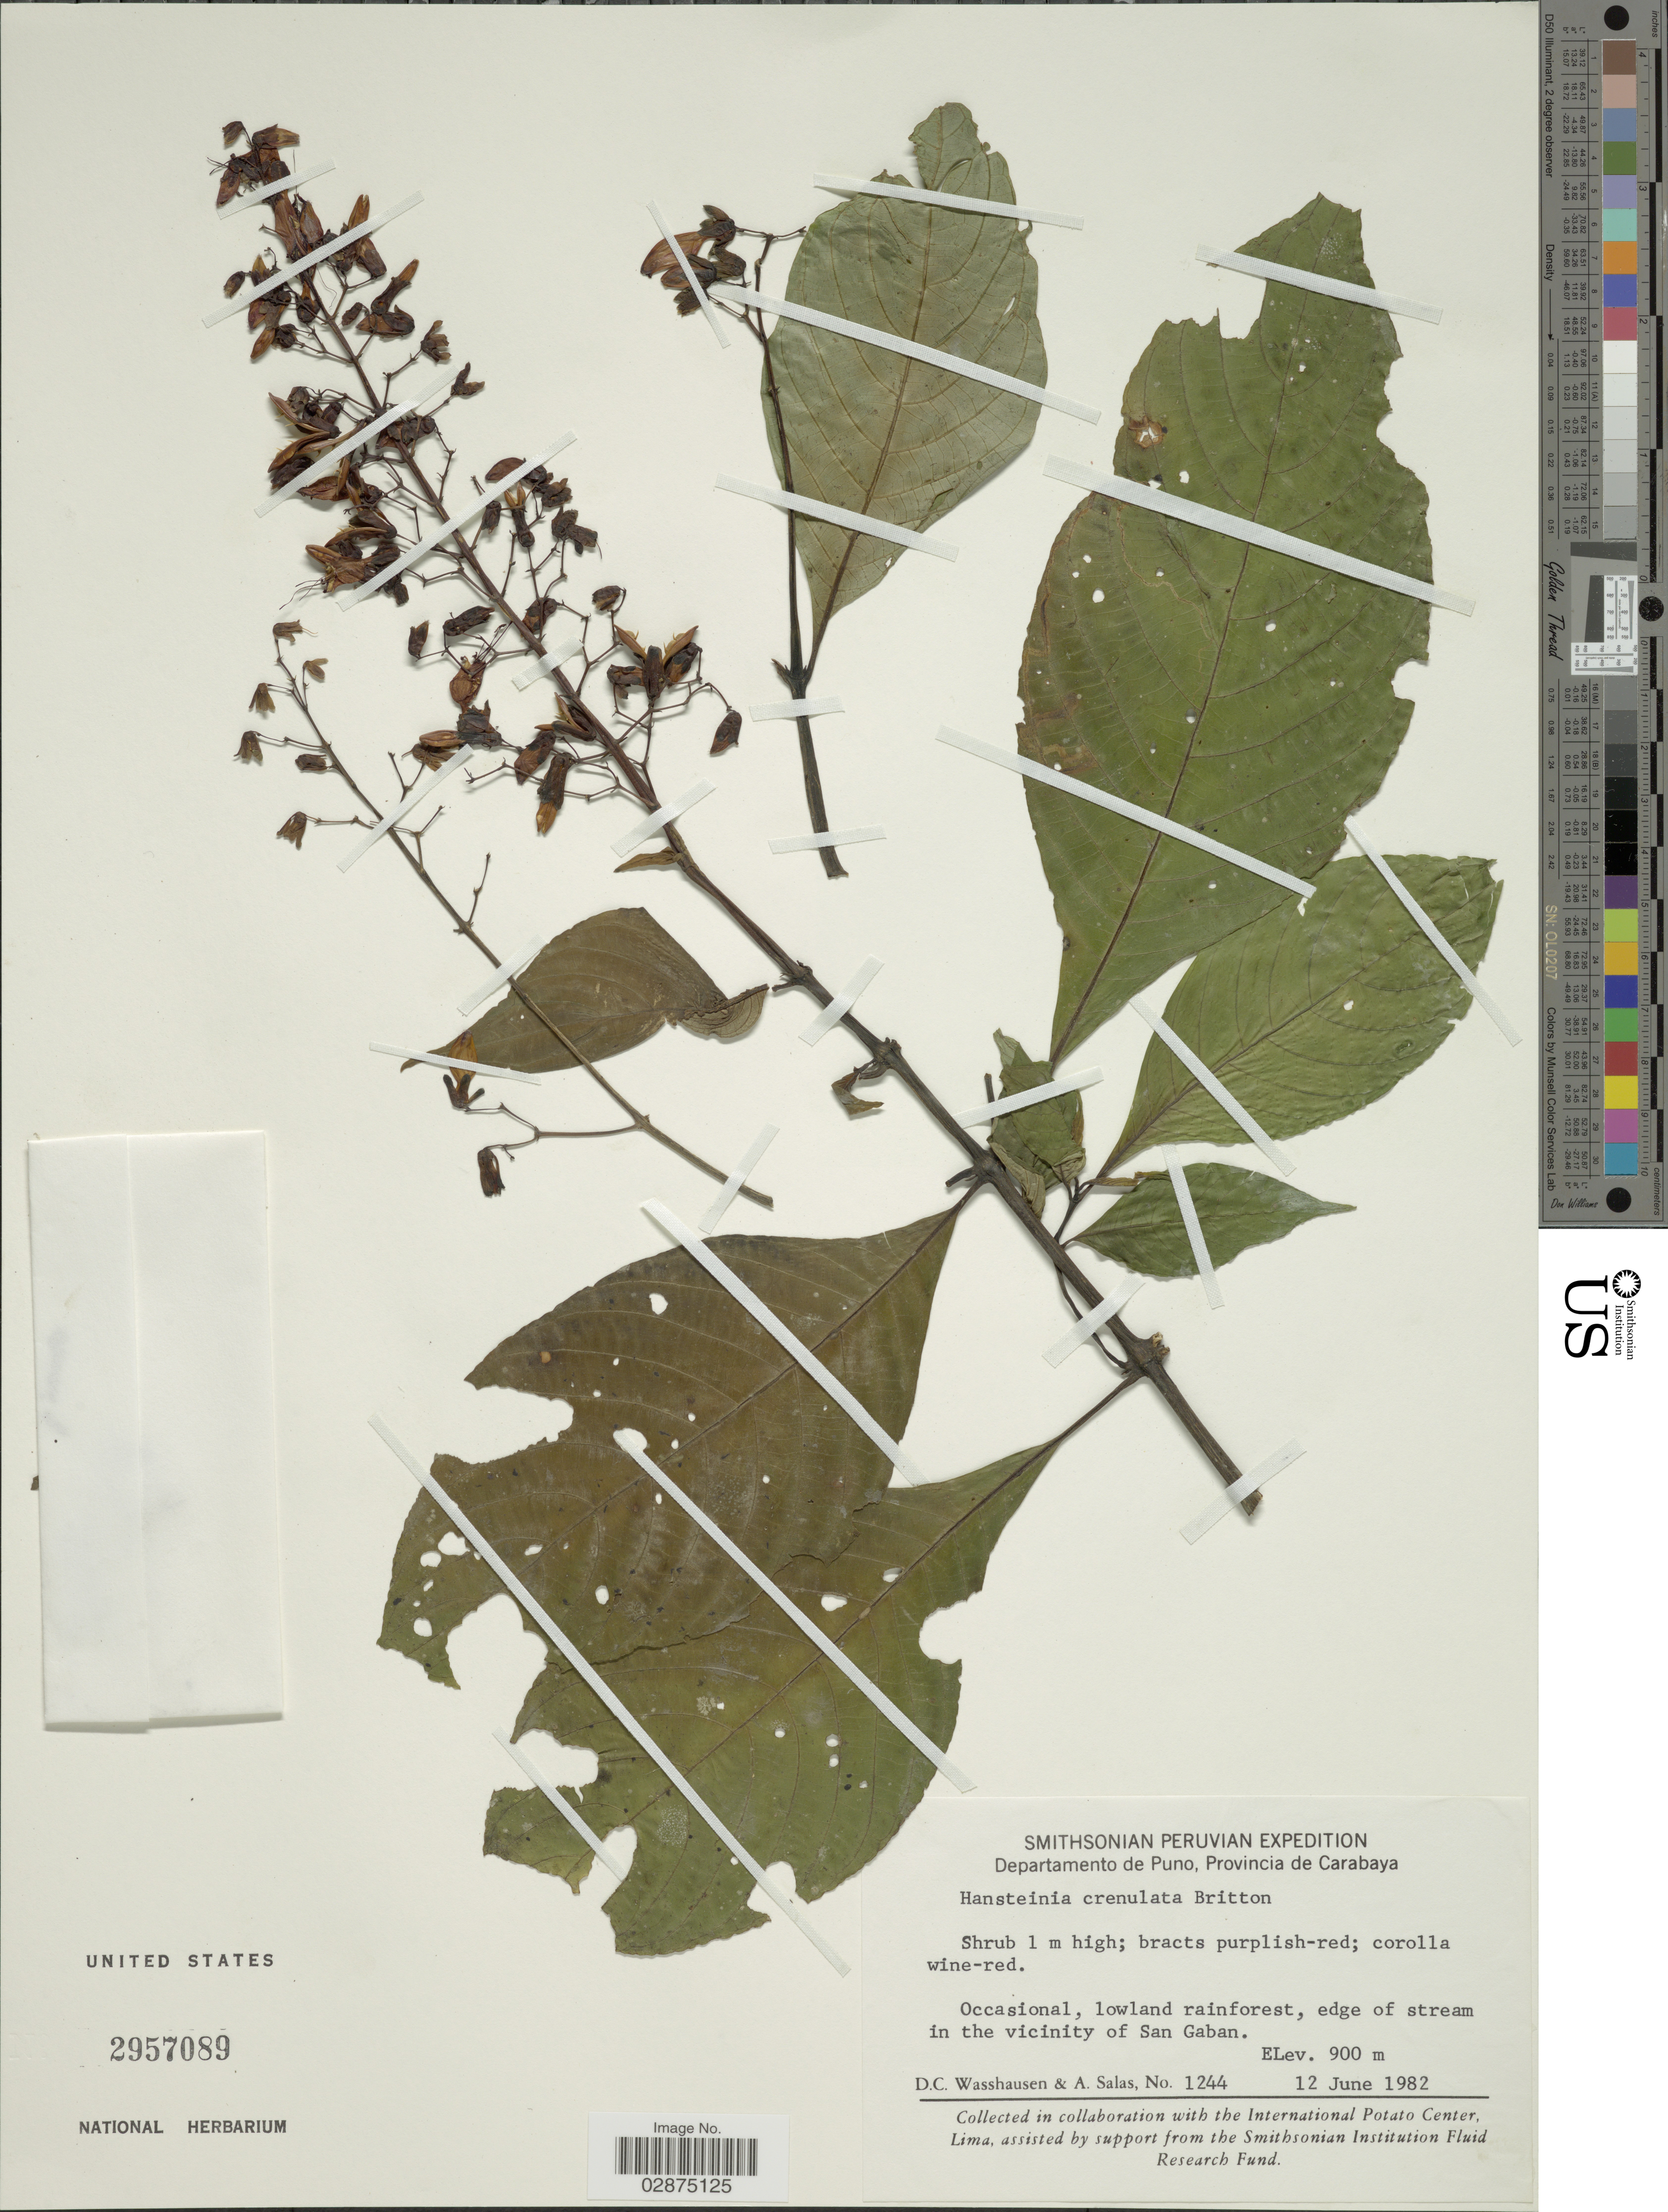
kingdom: Plantae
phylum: Tracheophyta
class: Magnoliopsida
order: Lamiales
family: Acanthaceae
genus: Hansteinia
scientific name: Hansteinia crenulata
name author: Britton ex Rusby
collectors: D. C. Wasshausen & A. Salas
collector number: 1244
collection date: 1982-06-12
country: Peru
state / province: Puno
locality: Departamento de Puno, Provincia de Carabaya. Occasional, lowland rainforest, edge of stream in the vicinity of San Gaban.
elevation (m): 900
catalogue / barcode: US 2957089